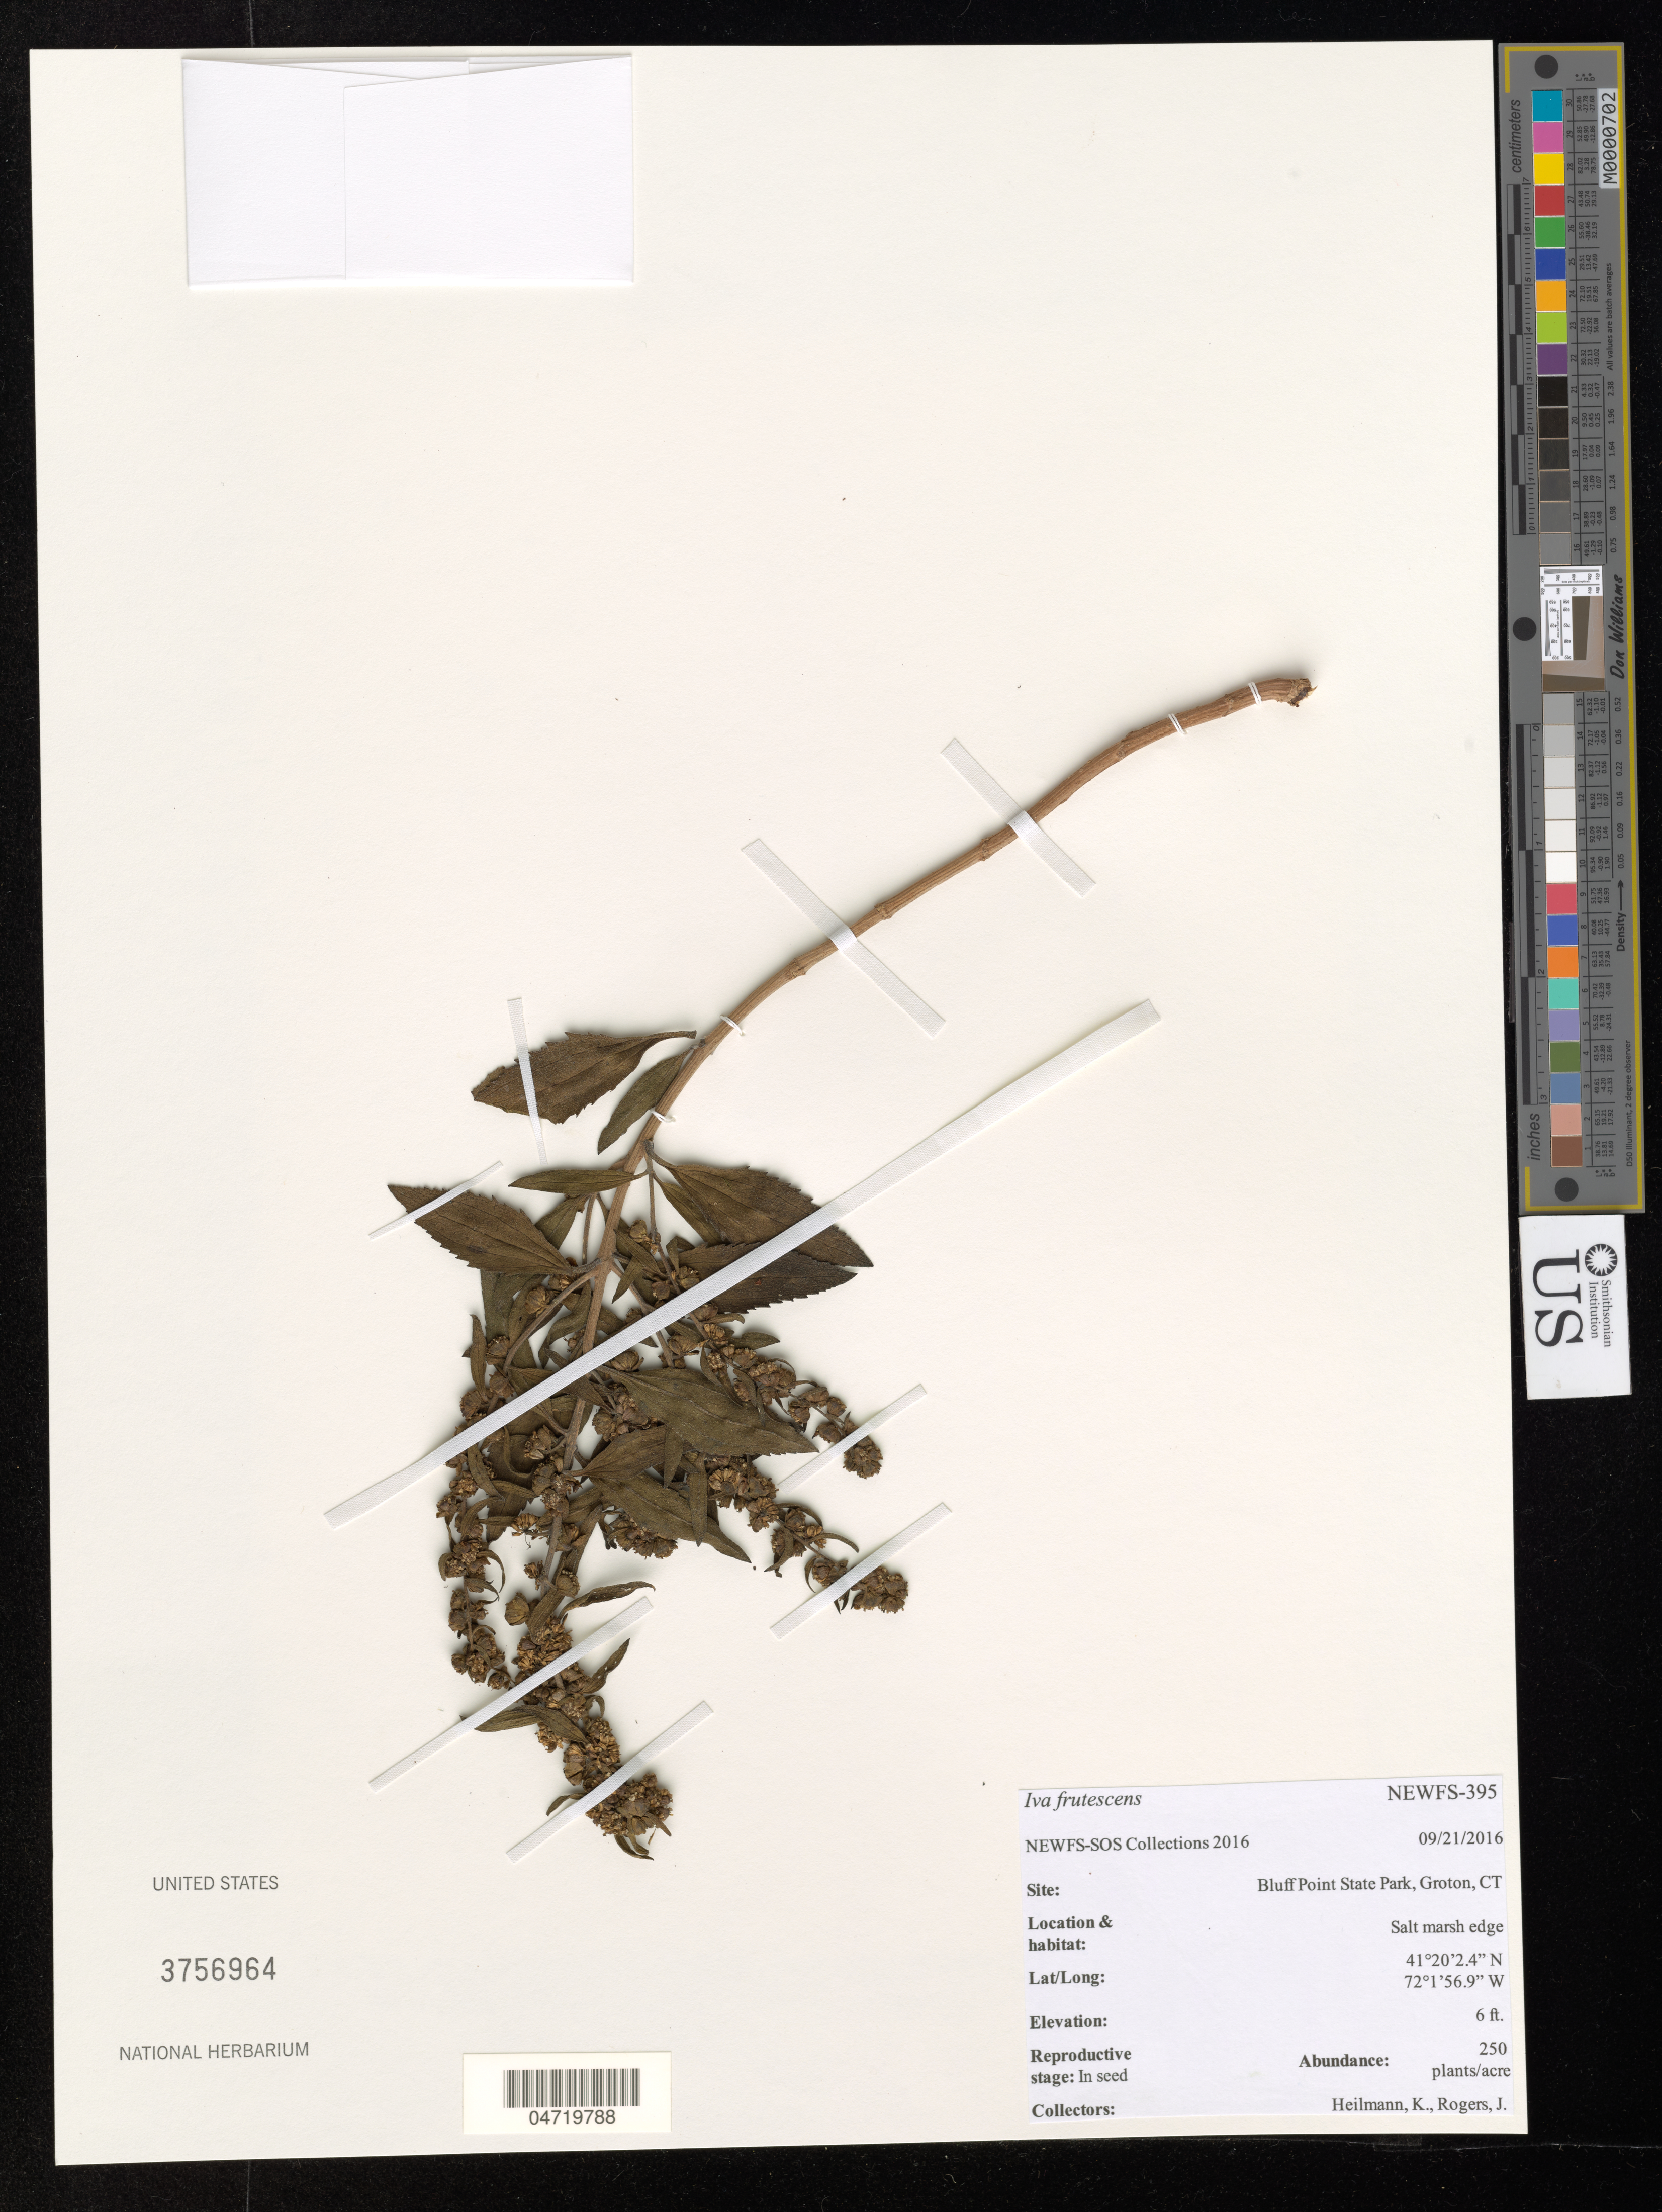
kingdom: Plantae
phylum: Tracheophyta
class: Magnoliopsida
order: Asterales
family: Asteraceae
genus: Iva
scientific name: Iva frutescens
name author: L.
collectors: K. Heilmann & J. Rogers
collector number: NEWFS-395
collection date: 2016-09-21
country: United States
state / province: Connecticut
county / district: New London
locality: Bluff Point SP, Groton, CT, Salt marsh edge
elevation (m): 2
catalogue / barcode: US 3756964